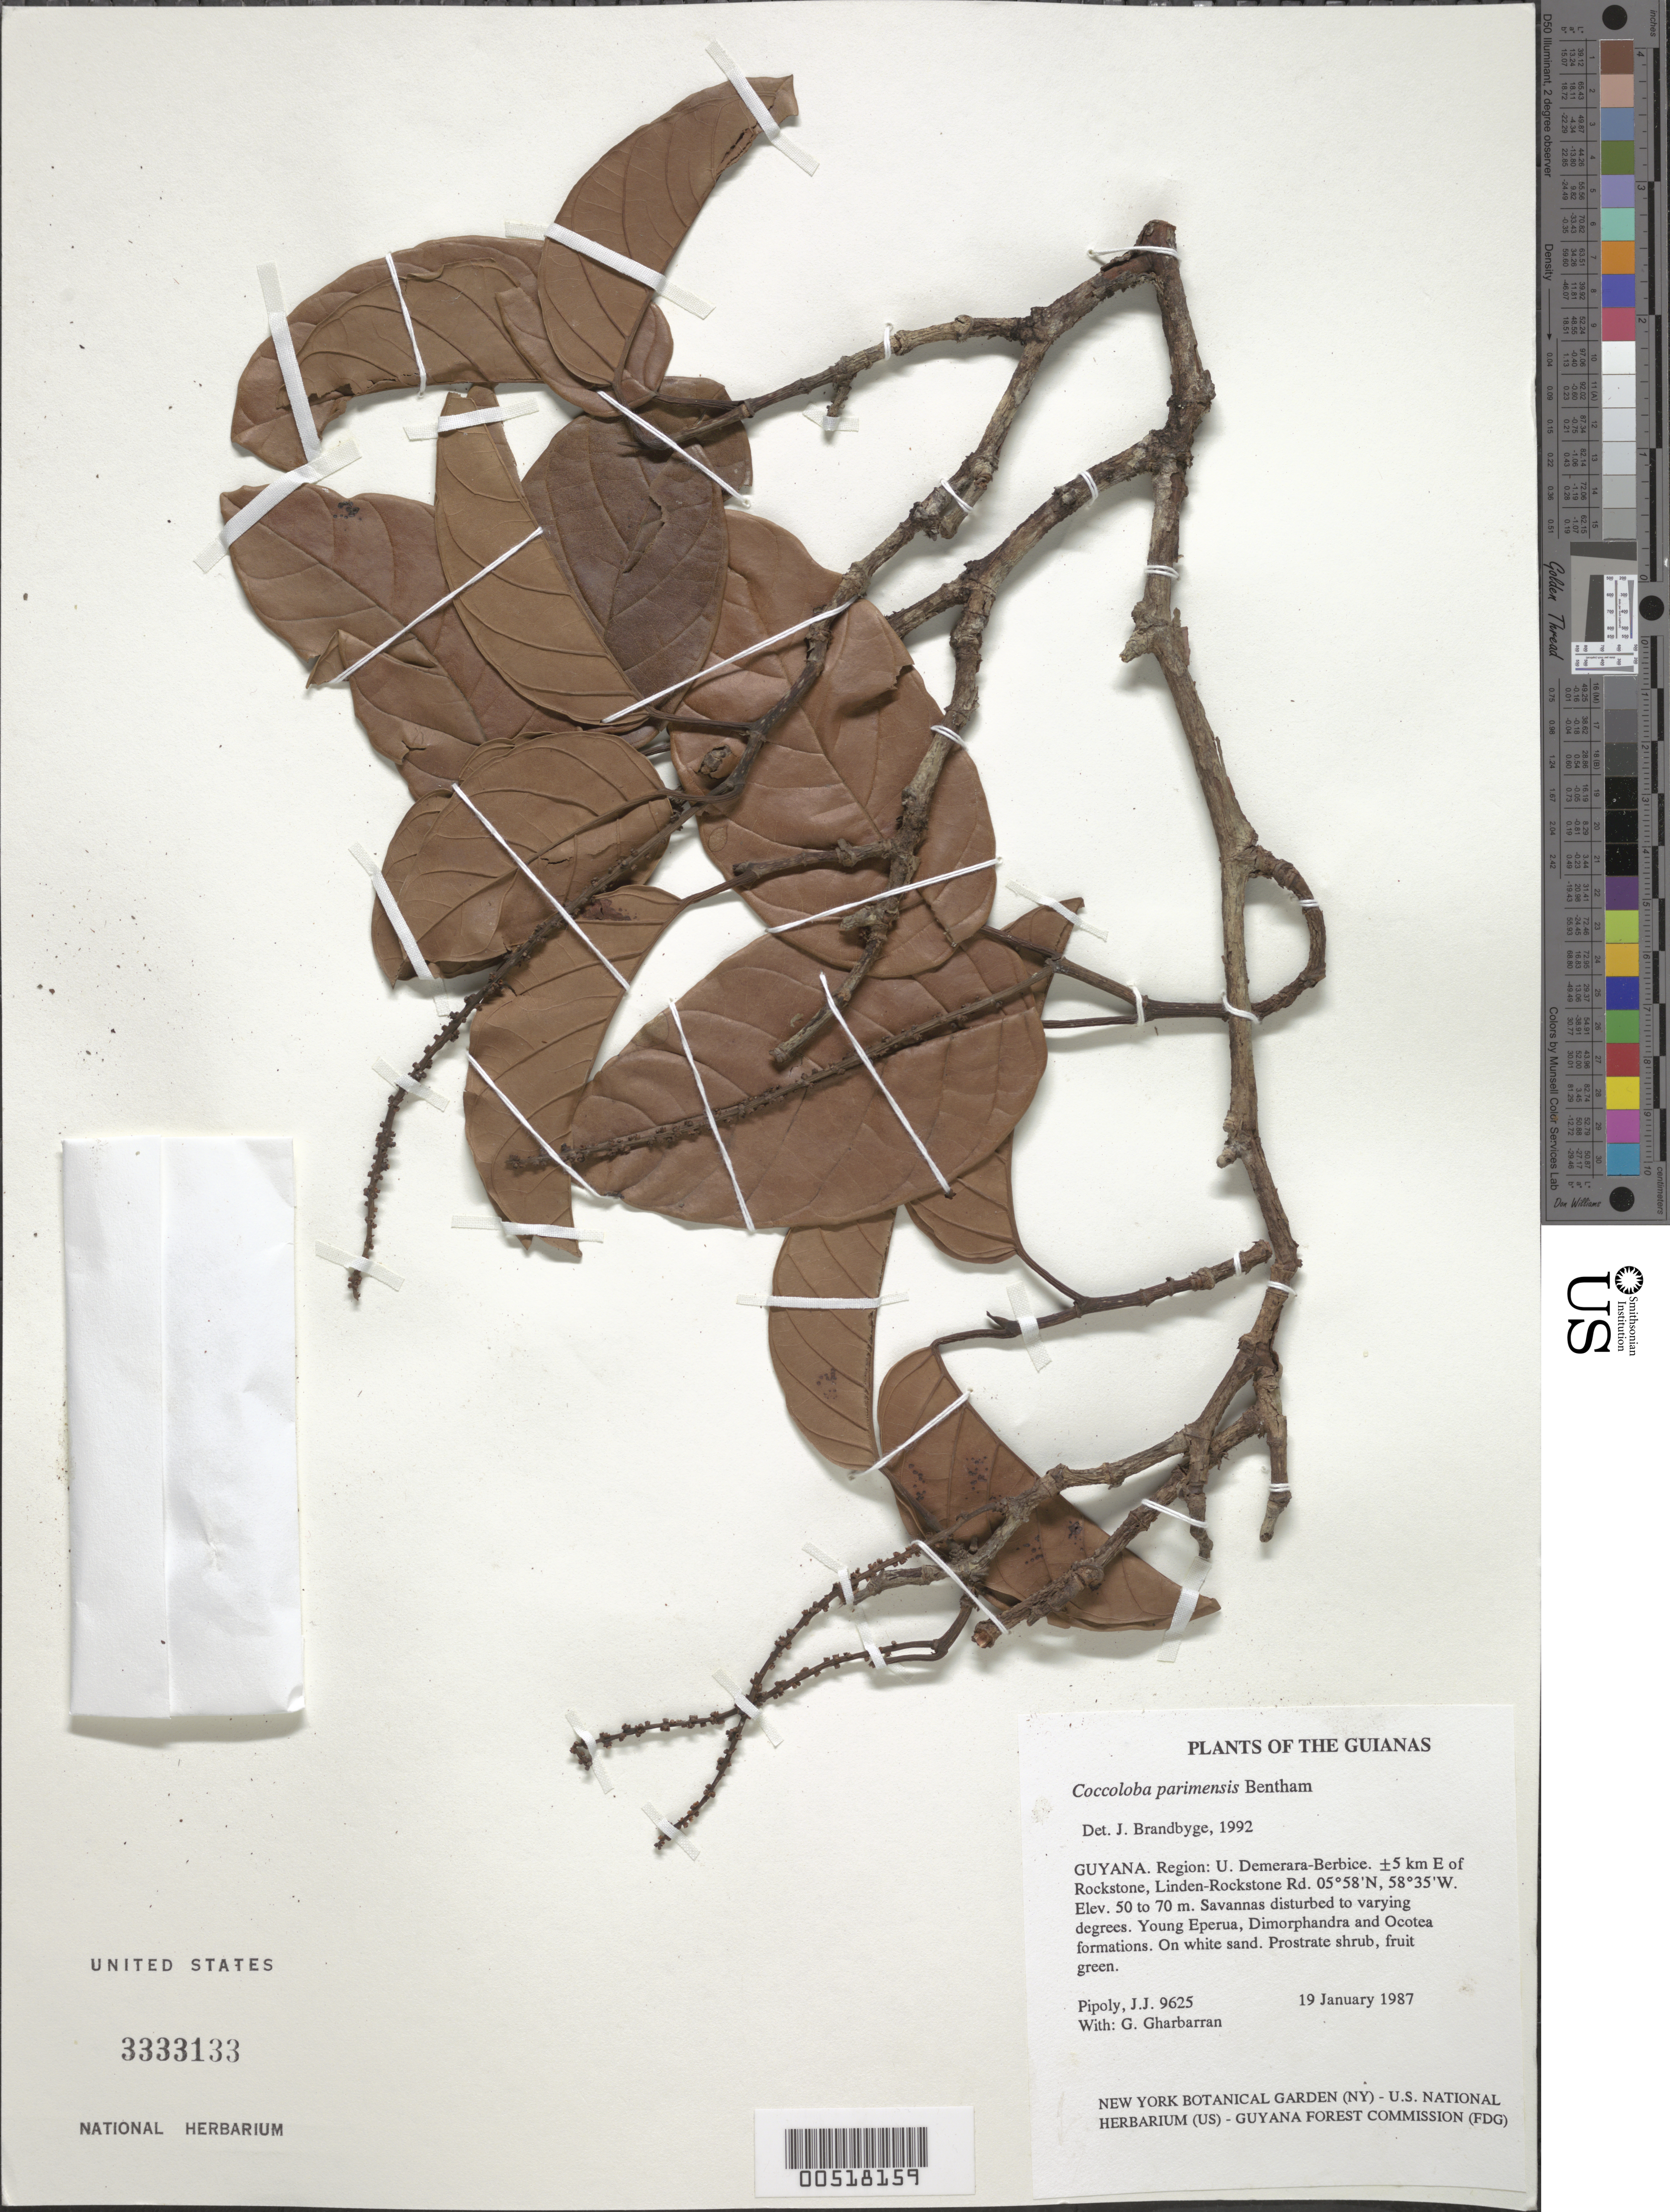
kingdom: Plantae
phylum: Tracheophyta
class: Magnoliopsida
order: Caryophyllales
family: Polygonaceae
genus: Coccoloba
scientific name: Coccoloba parimensis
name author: Benth.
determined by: Brandbyge, J.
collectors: J. J. Pipoly & G. Gharbarran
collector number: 9625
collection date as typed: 19 January 1987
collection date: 1987-01-19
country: Guyana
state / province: U. Demerara-Berbice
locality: ±5 km E of Rockstone, Linden-Rockstone Rd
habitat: Savannas disturbed to varying degrees. Young Eperua, Dimorphandra and Ocotea formations. On white sand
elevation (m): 50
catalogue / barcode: US 3333133